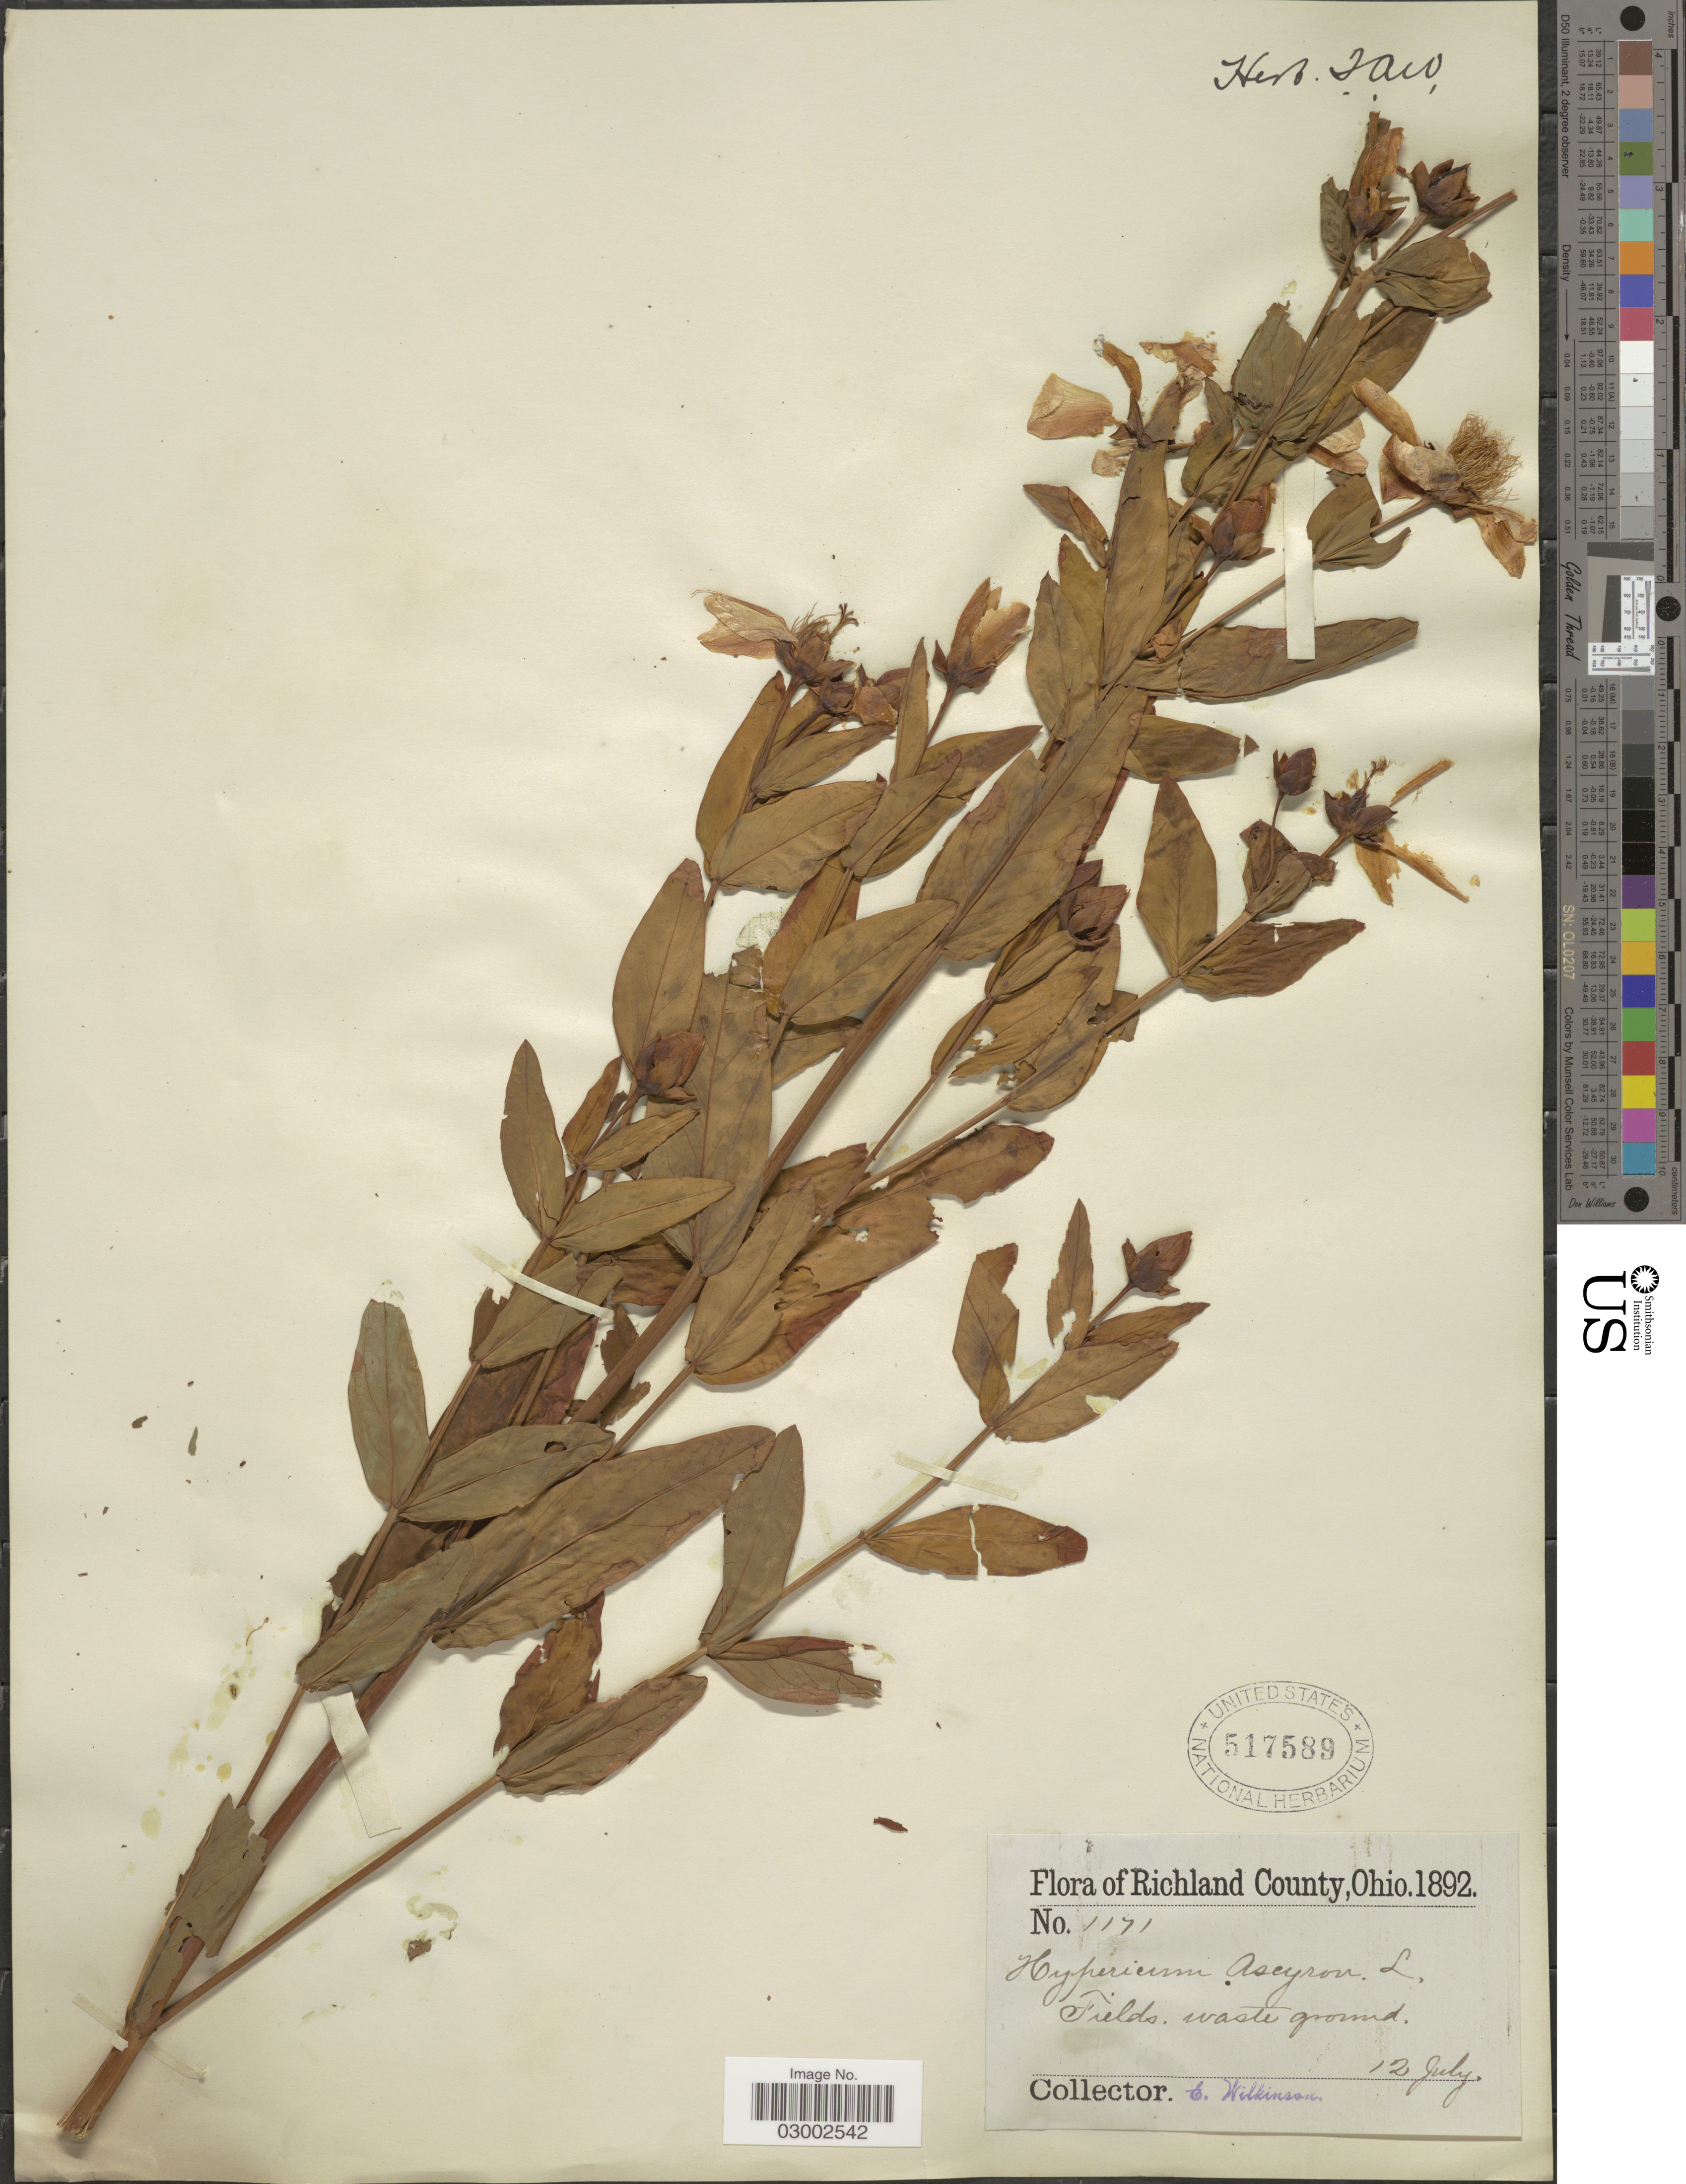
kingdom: Plantae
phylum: Tracheophyta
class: Magnoliopsida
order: Malpighiales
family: Hypericaceae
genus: Hypericum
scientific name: Hypericum ascyron subsp. pyramidatum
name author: (Aiton) N. Robson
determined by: Strong, Mark T., (BOT), Smithsonian Institution - National Museum of Natural History (UNITED STATES)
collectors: E. Wilkinson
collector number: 1171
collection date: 1892-07-12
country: United States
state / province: Ohio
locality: Richland County.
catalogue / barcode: US 517589